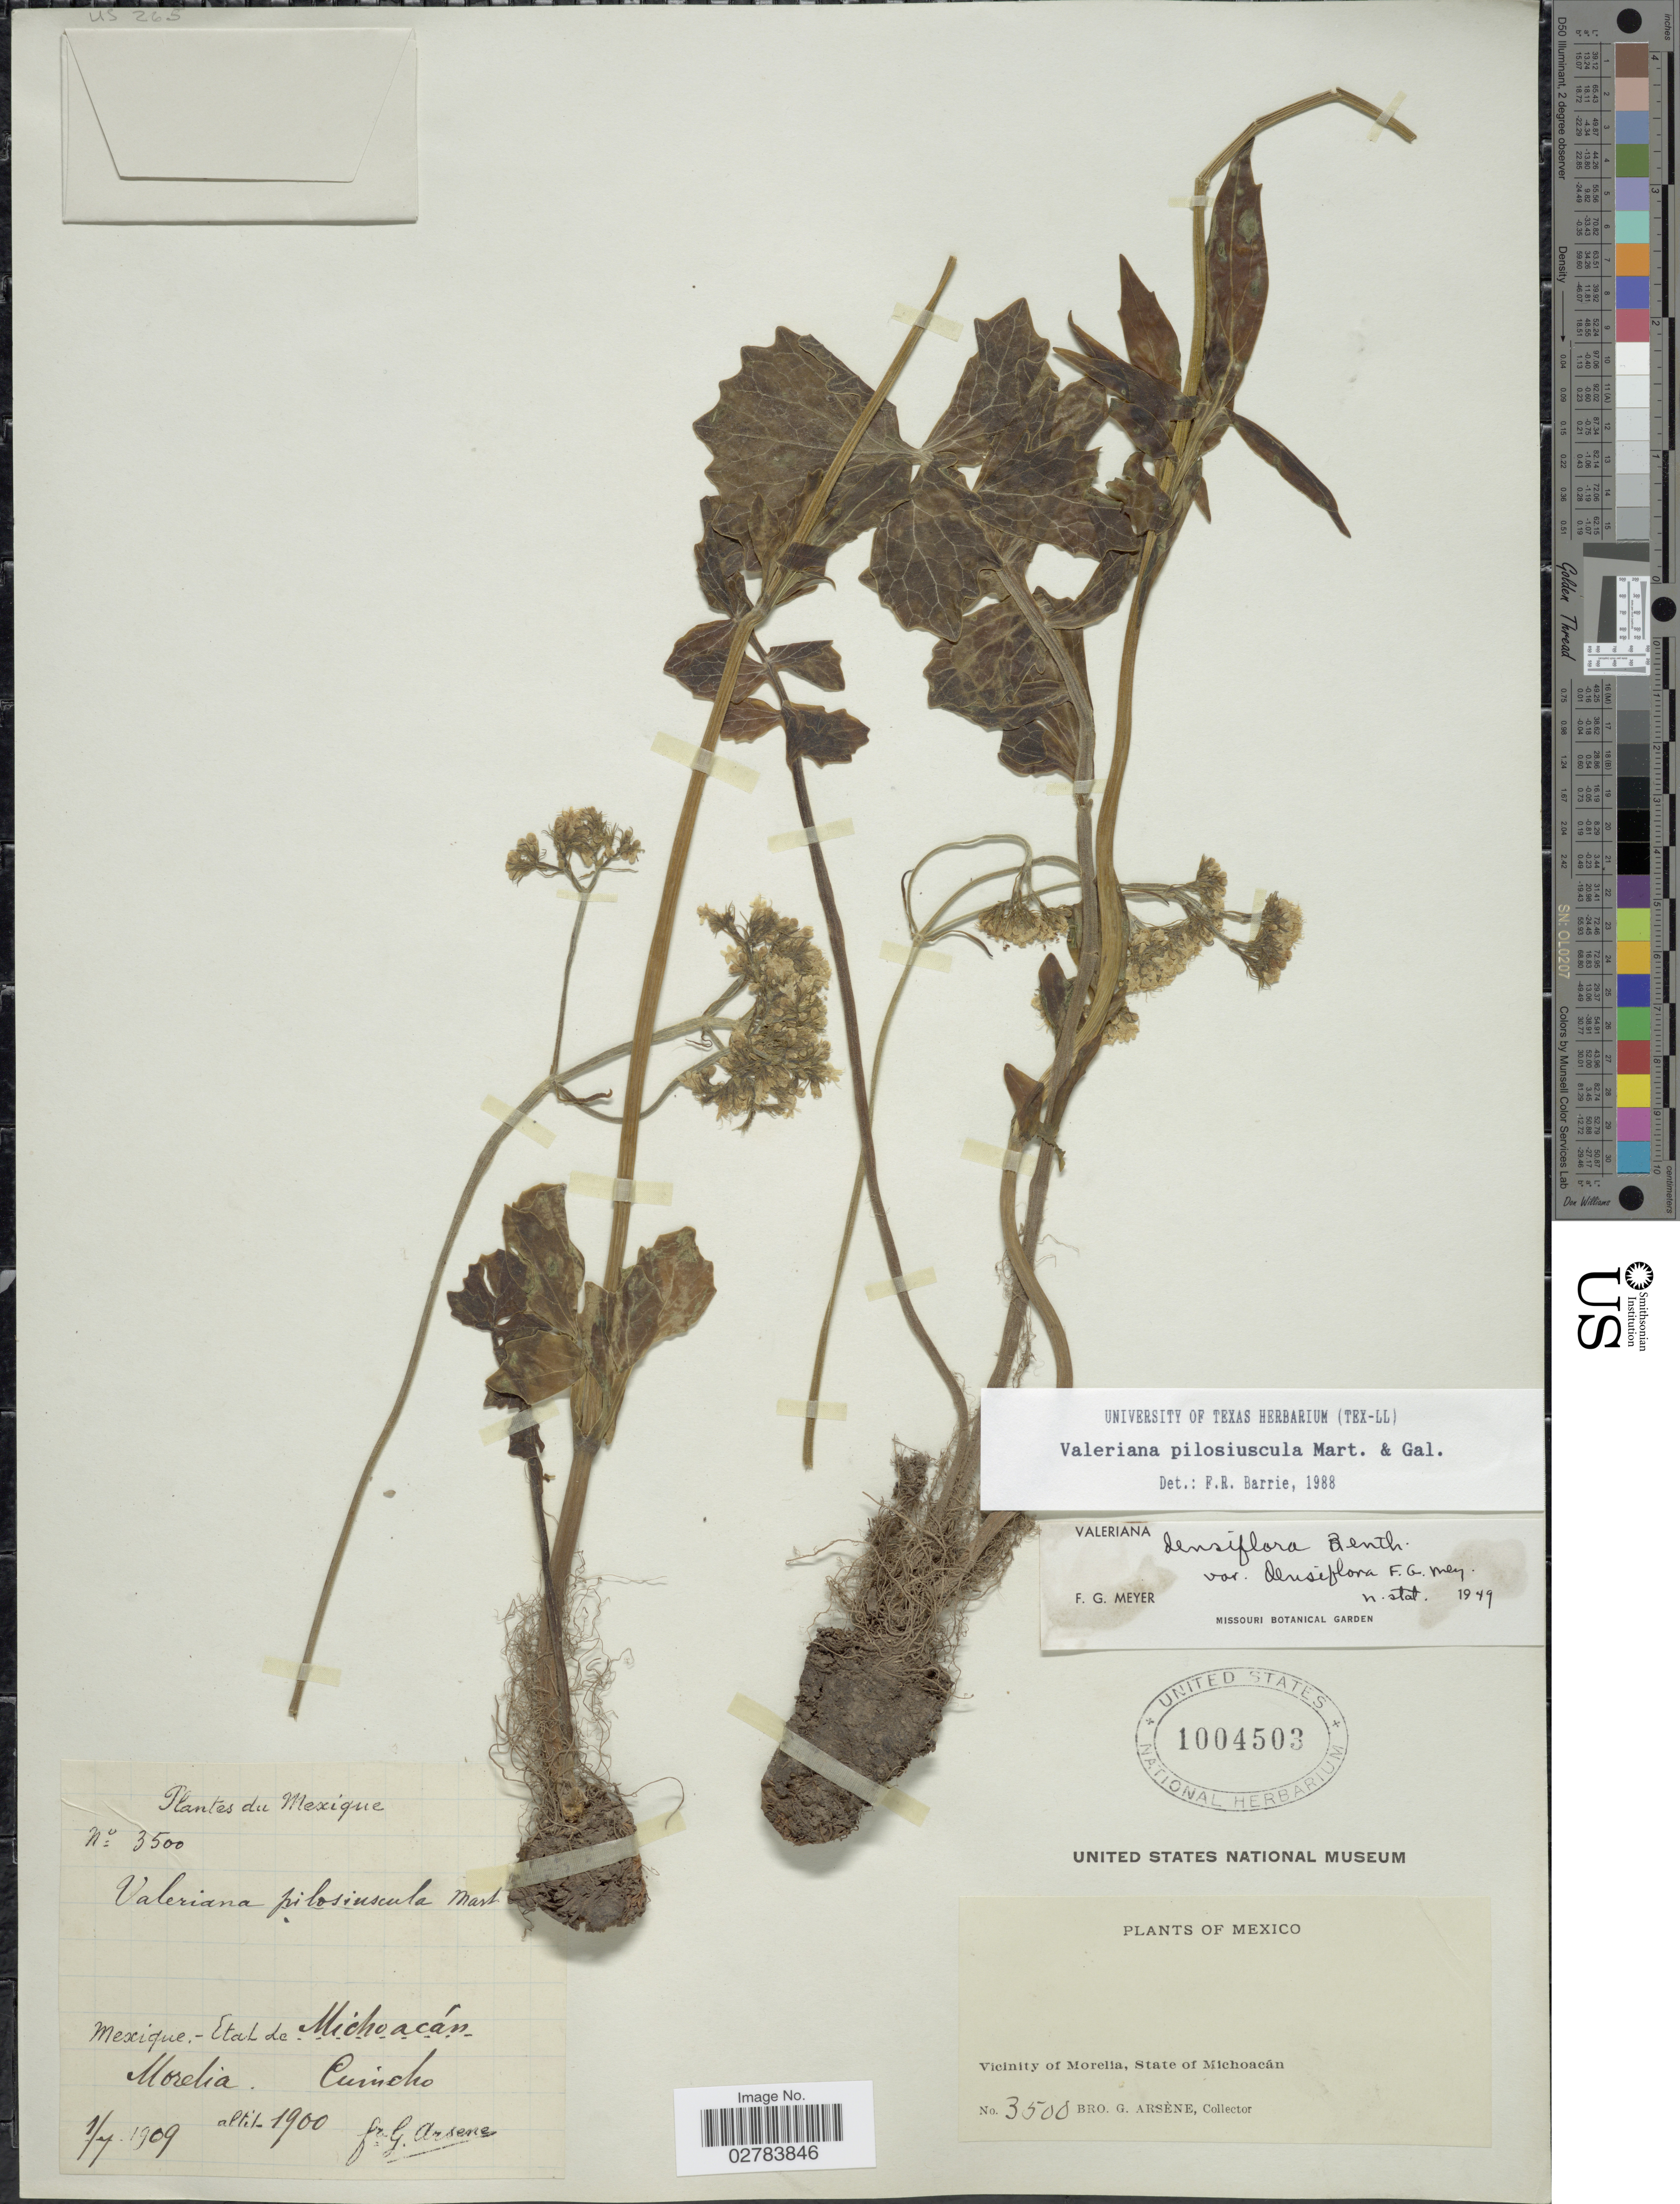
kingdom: Plantae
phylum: Tracheophyta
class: Magnoliopsida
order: Dipsacales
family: Caprifoliaceae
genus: Valeriana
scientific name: Valeriana pilosiuscula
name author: M. Martens & Galeotti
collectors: Bro. G. Arsène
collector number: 3500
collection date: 1909-07-01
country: Mexico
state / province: Michoacán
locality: Etat de Michoacán, Vicinity of Morelia, Cuincho, State of Michoacán.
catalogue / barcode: US 1004503